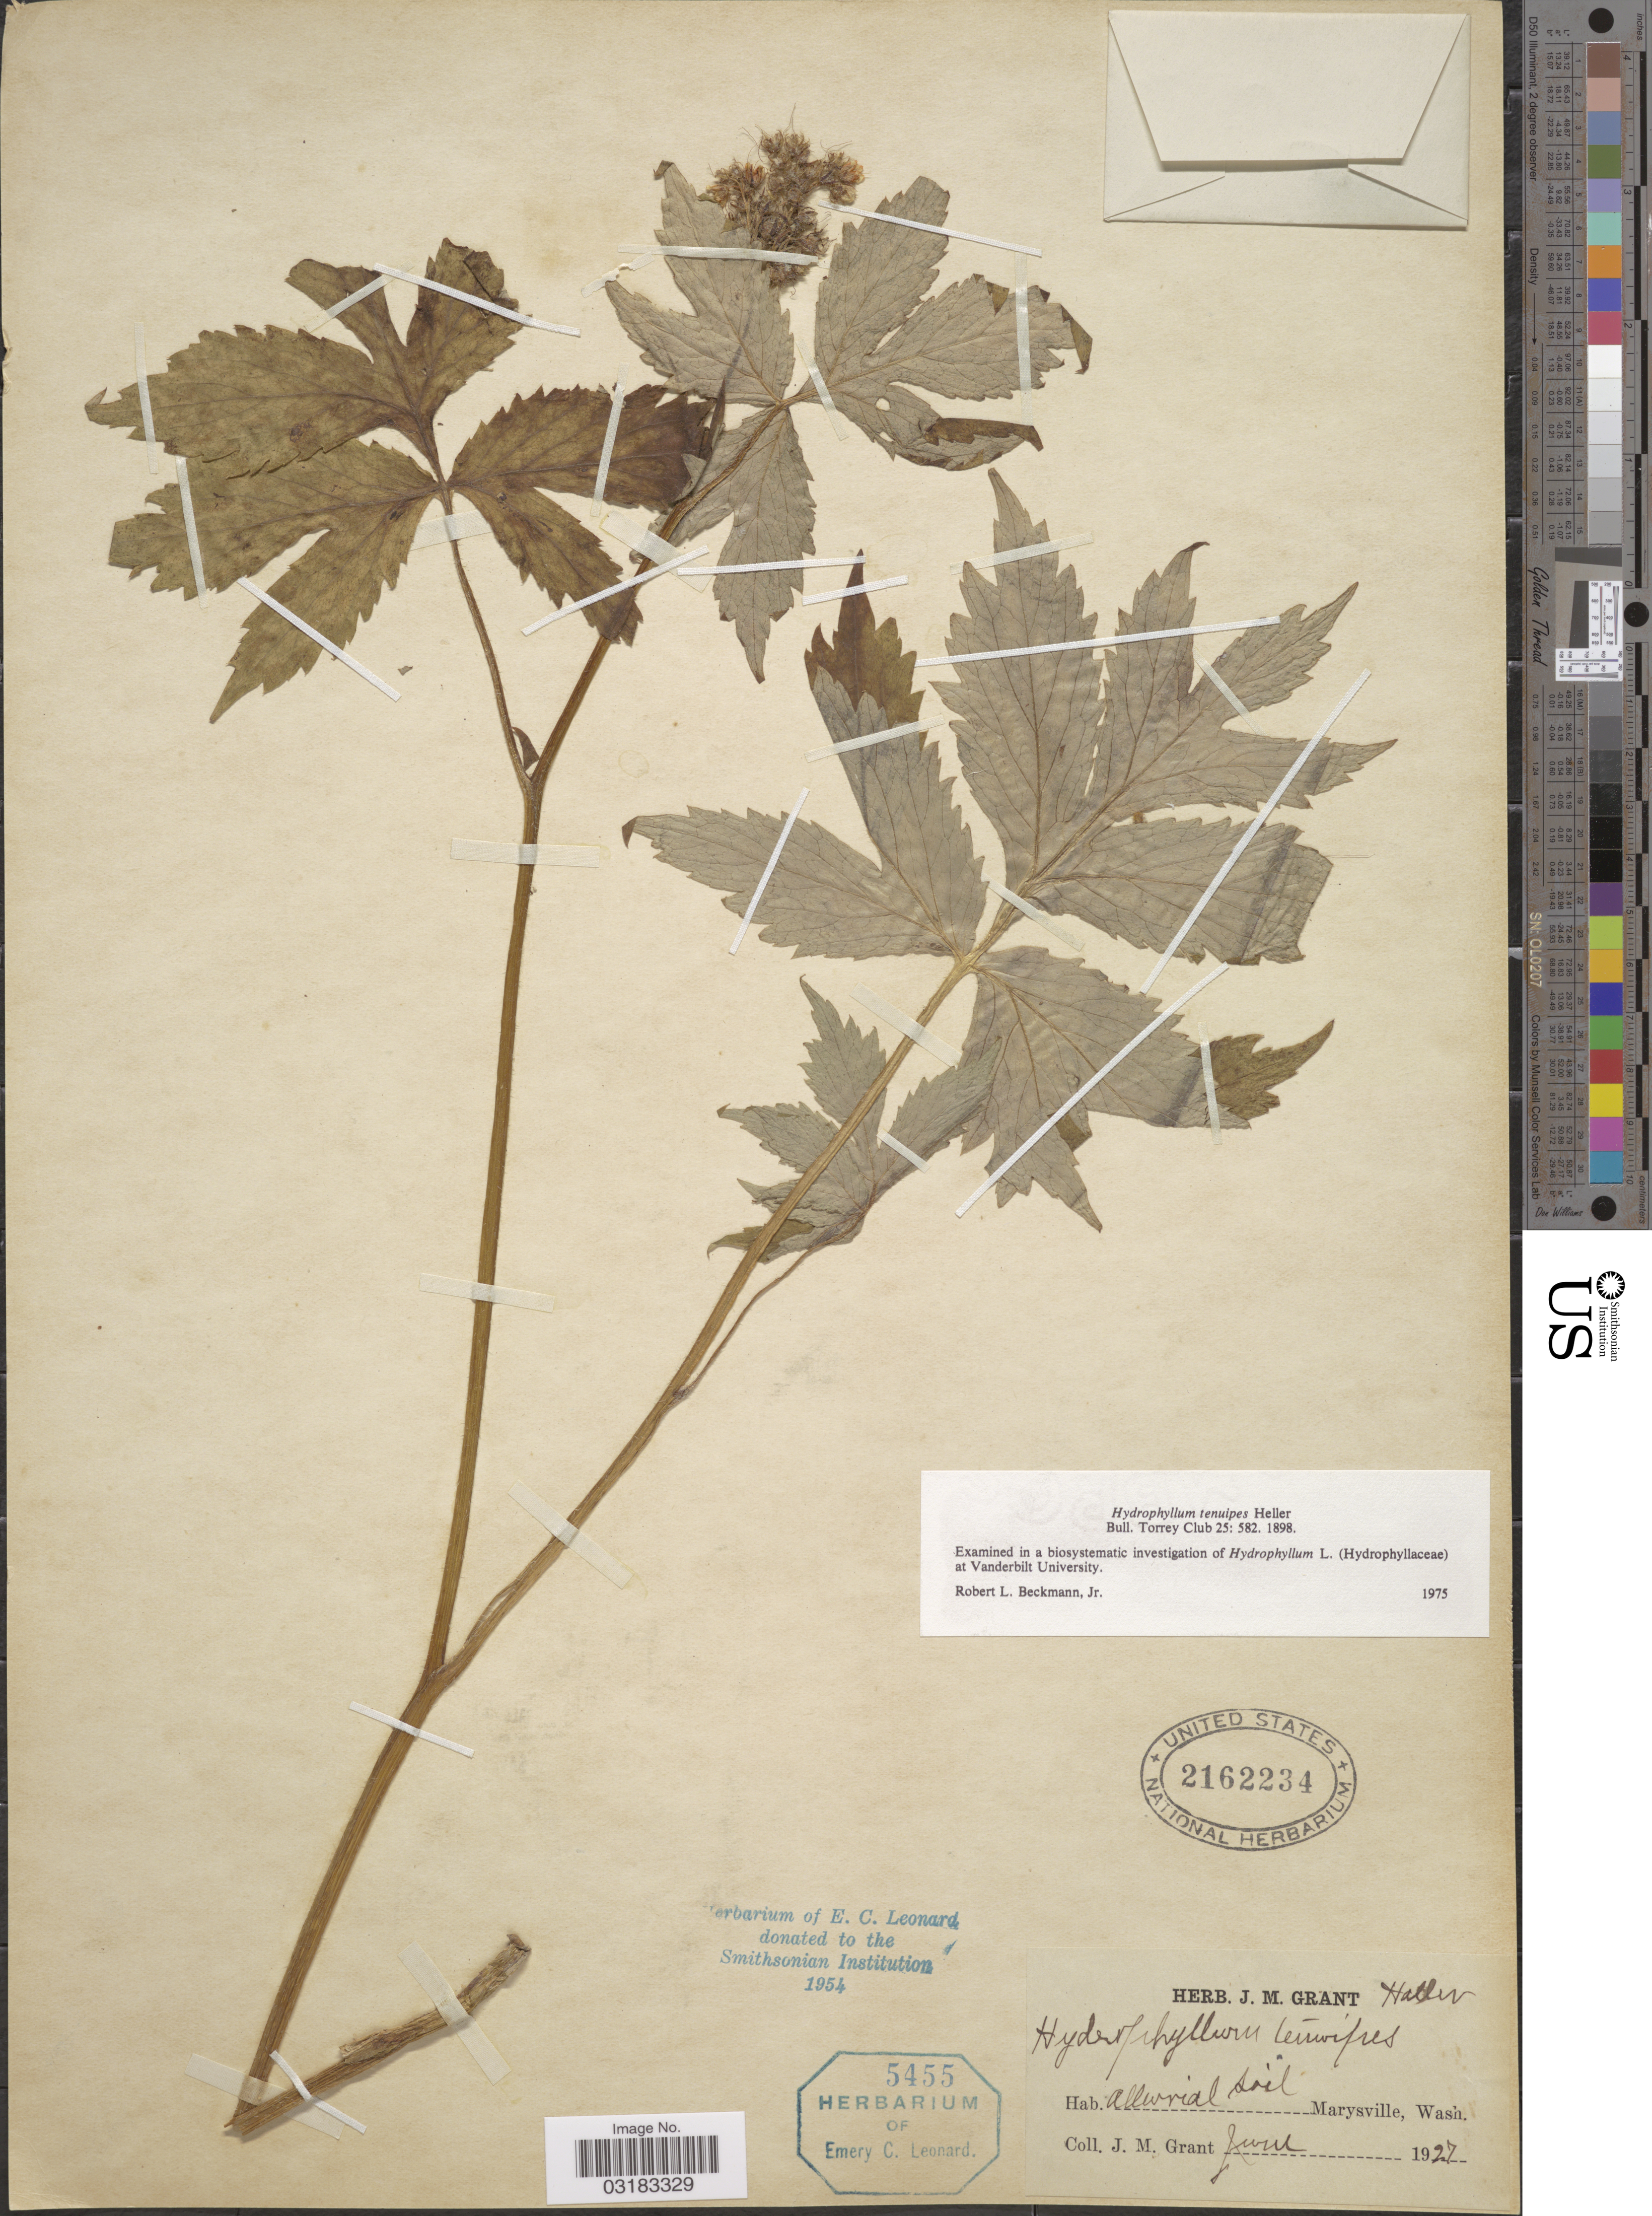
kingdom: Plantae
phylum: Tracheophyta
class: Magnoliopsida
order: Boraginales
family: Hydrophyllaceae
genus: Hydrophyllum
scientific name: Hydrophyllum tenuipes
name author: A. Heller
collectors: J. M. Grant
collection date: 1927-06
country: United States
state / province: Washington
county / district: Snohomish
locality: Marysville.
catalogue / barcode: US 2162234